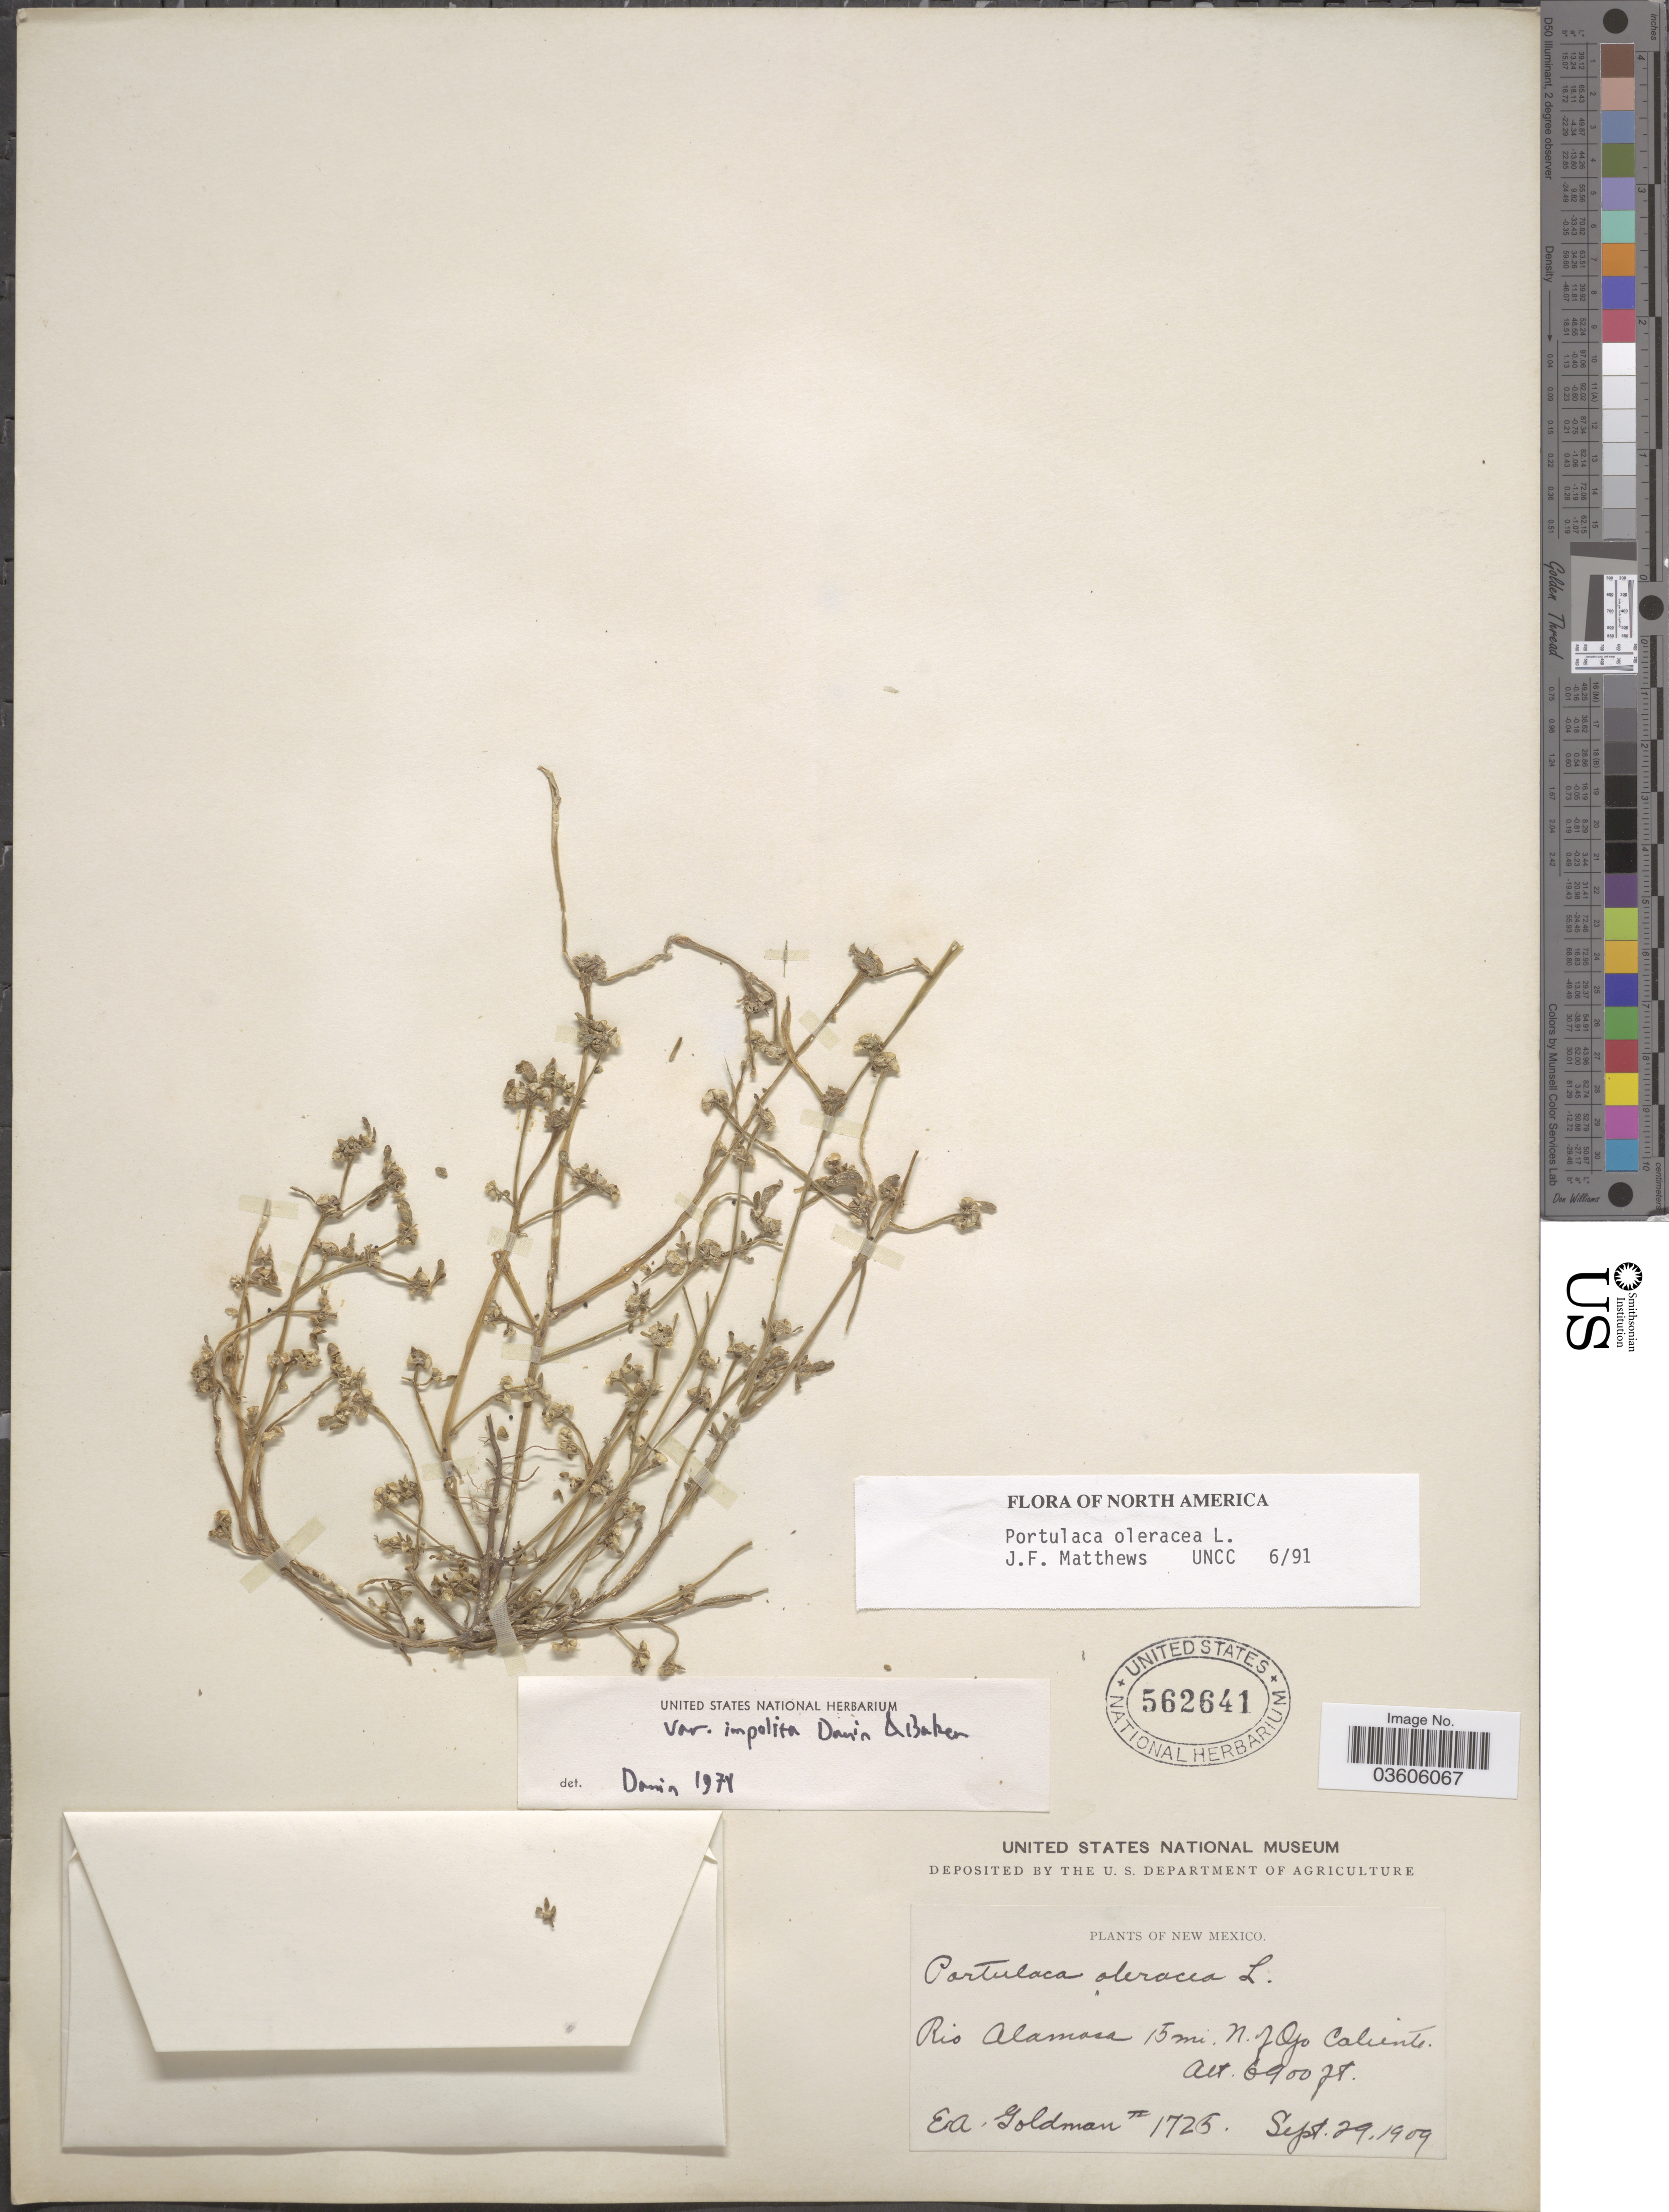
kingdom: Plantae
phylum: Tracheophyta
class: Magnoliopsida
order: Caryophyllales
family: Portulacaceae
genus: Portulaca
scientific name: Portulaca oleracea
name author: L.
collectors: E. A. Goldman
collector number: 1725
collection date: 1909-09-29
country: United States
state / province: New Mexico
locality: Rio Alamosa 15 mi. N. of Ojo Caliente.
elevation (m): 2103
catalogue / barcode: US 562641